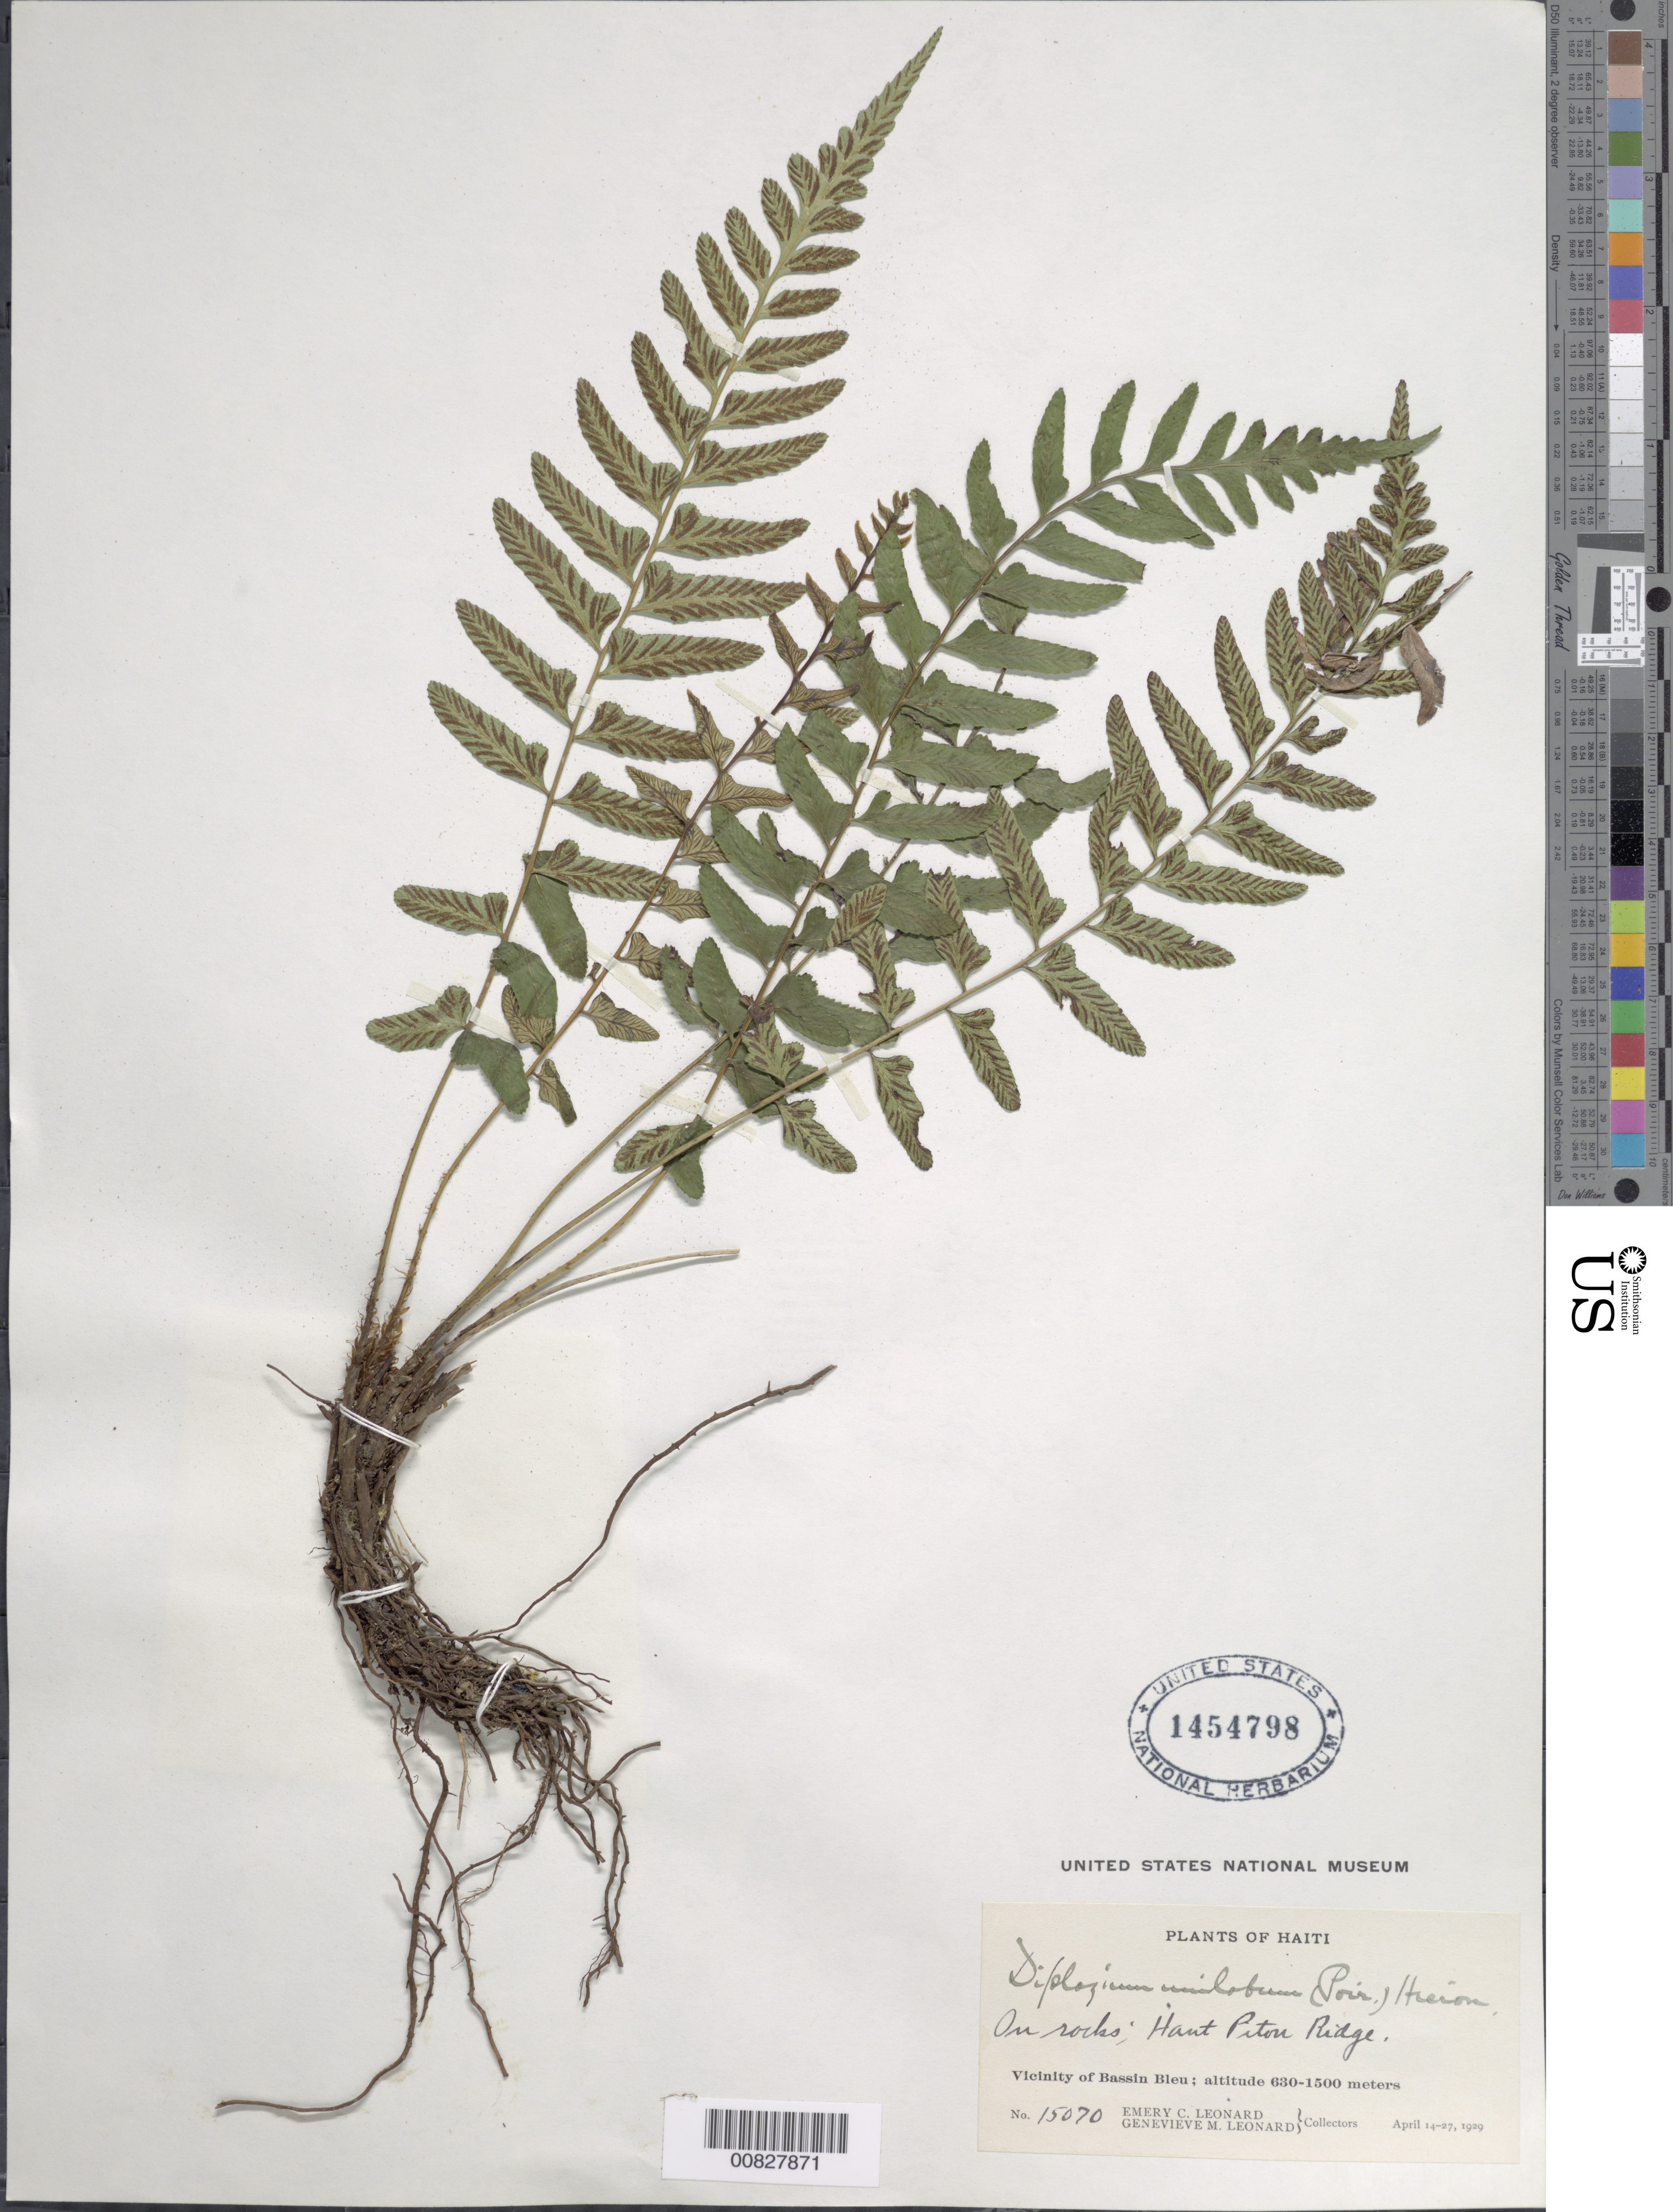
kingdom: Plantae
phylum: Tracheophyta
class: Polypodiopsida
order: Polypodiales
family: Athyriaceae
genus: Diplazium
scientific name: Diplazium unilobum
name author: (Poir.) Hieron.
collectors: E. C. Leonard & G. M. Leonard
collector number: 15070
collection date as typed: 14 Apr 1929 to 27 Apr 1929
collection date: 1929-04-14/1929-04-27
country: Haiti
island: Hispaniola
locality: Bassin Bleu, Haut Piton Ridge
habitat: On rocks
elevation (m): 630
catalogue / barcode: US 1454798